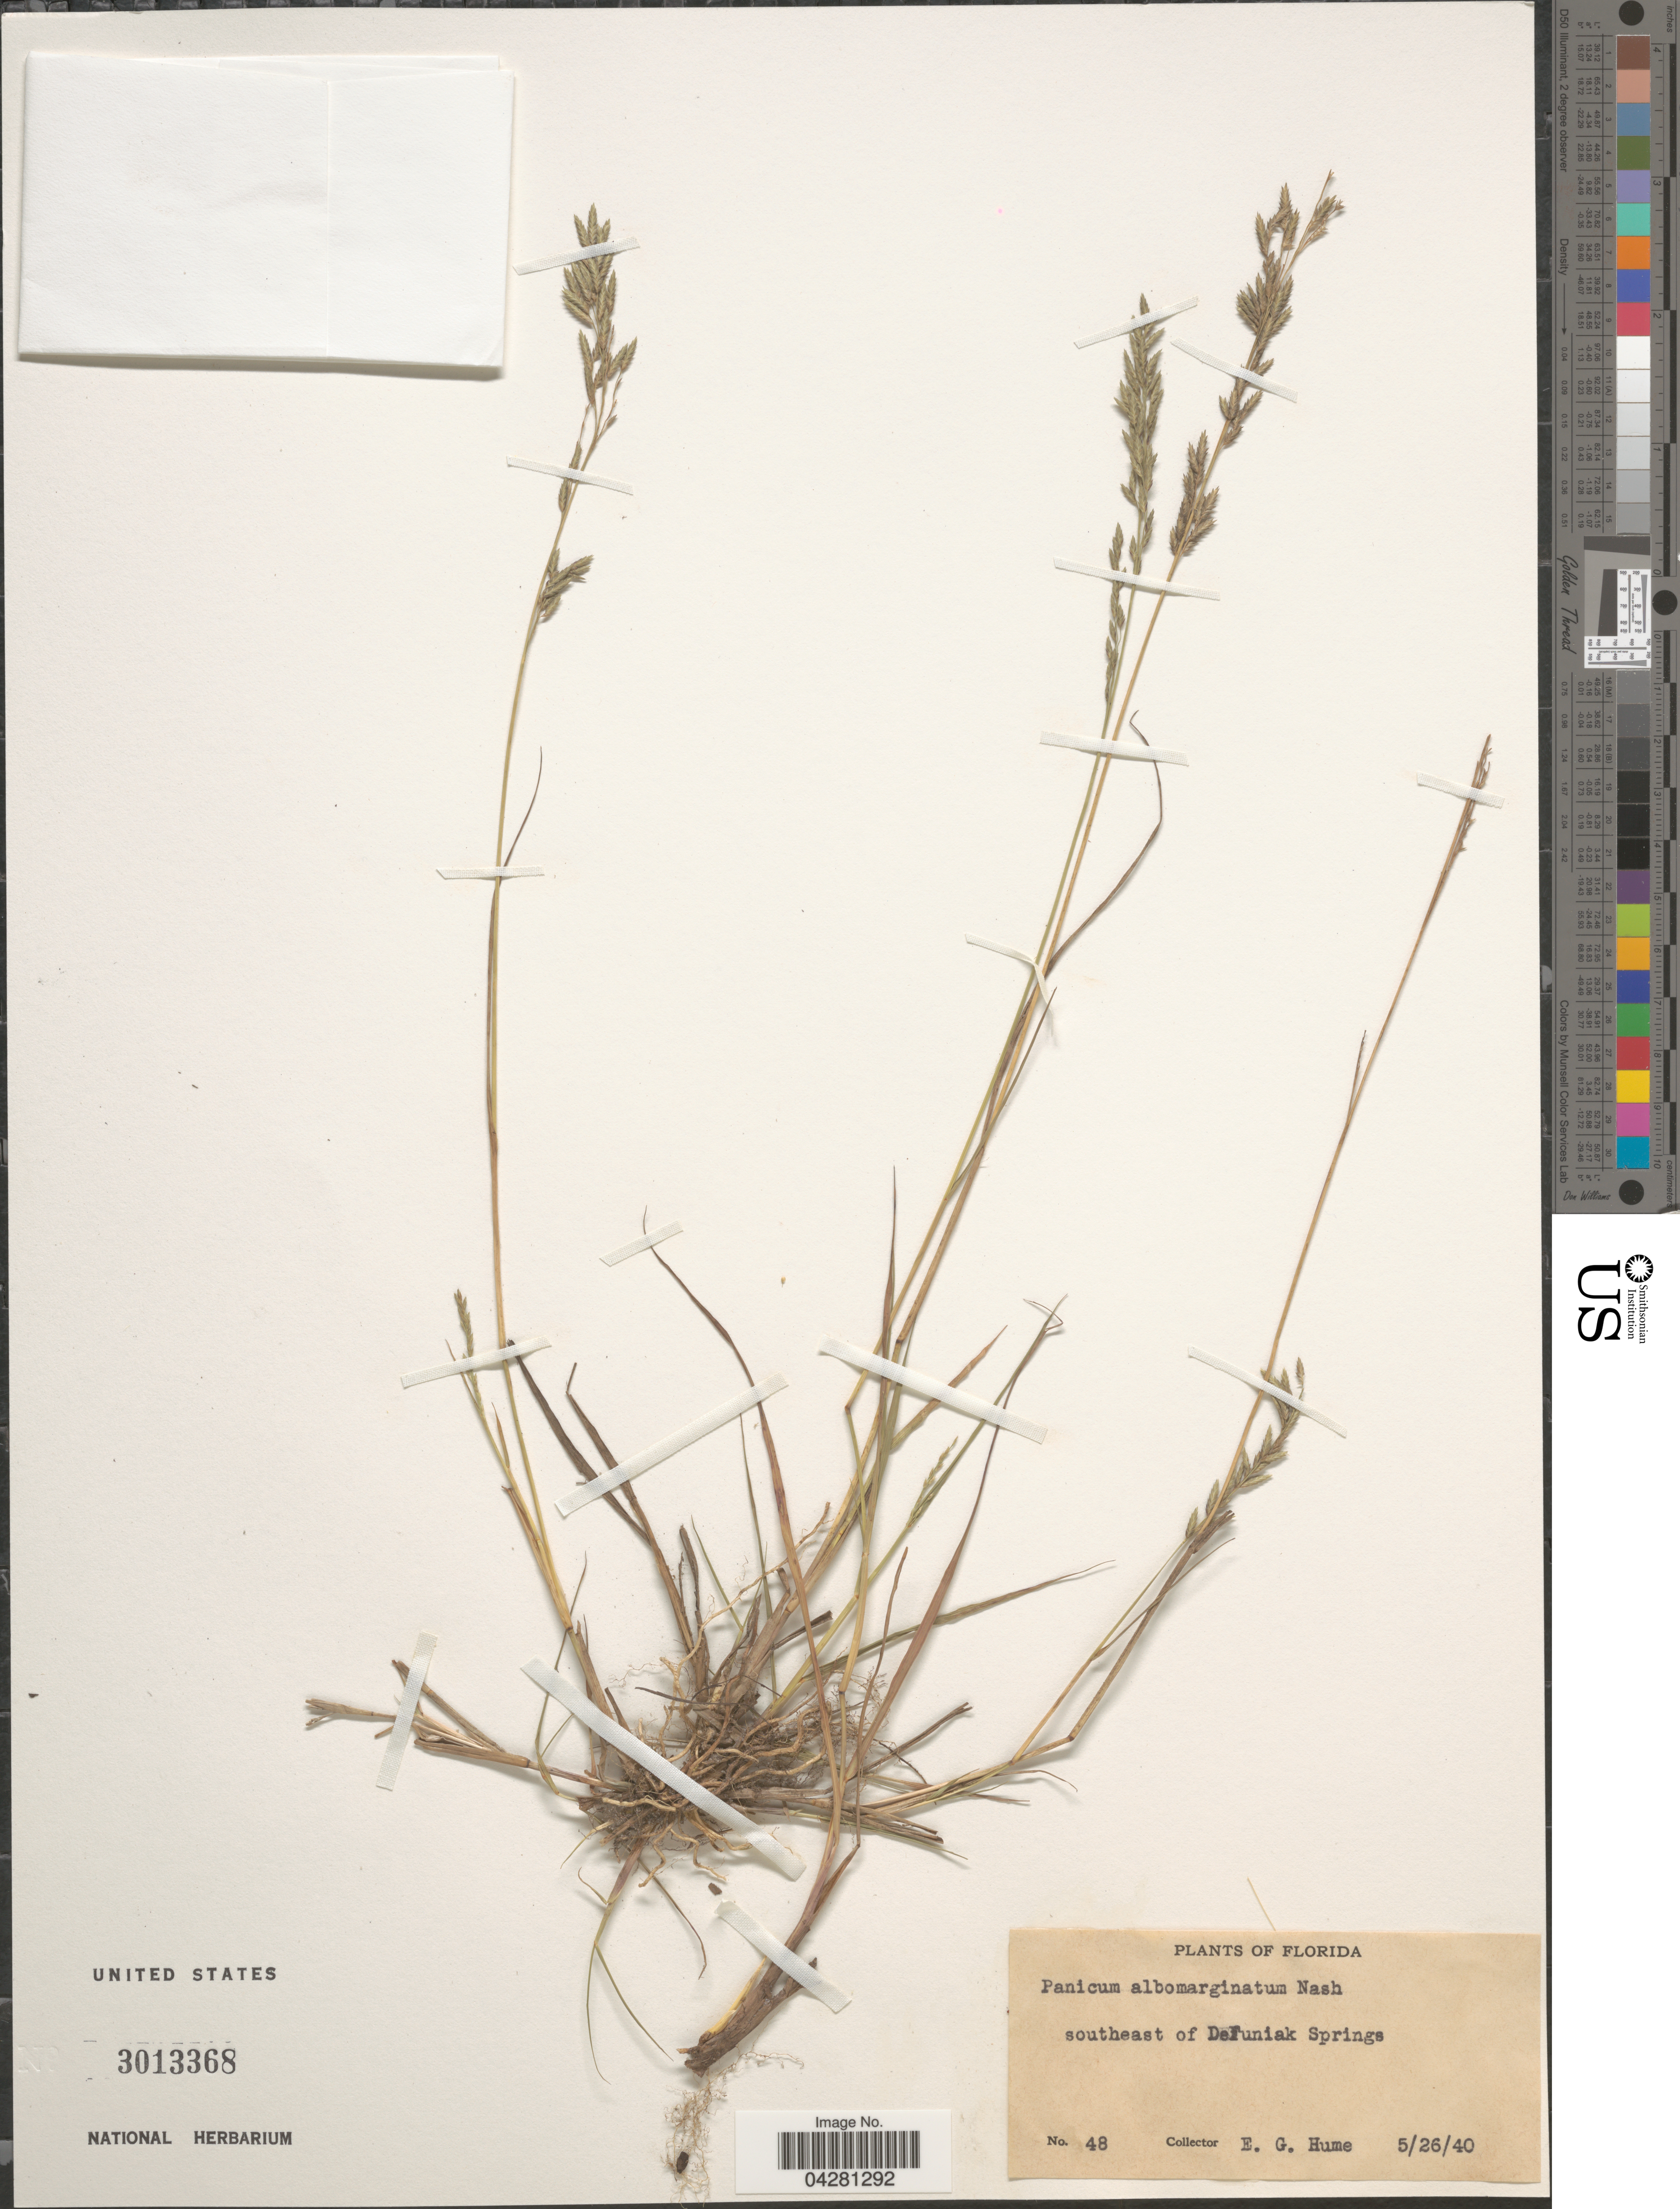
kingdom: Plantae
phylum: Tracheophyta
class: Liliopsida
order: Poales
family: Poaceae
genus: Dichanthelium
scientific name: Dichanthelium dichotomum var. unciphyllum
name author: (Trin.) Davidse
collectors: E. Hume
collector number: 48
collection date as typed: Transcribed d/m/y: 26/5/40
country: United States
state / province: Florida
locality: Southeast of DeFuniak Springs.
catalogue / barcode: US 3013368